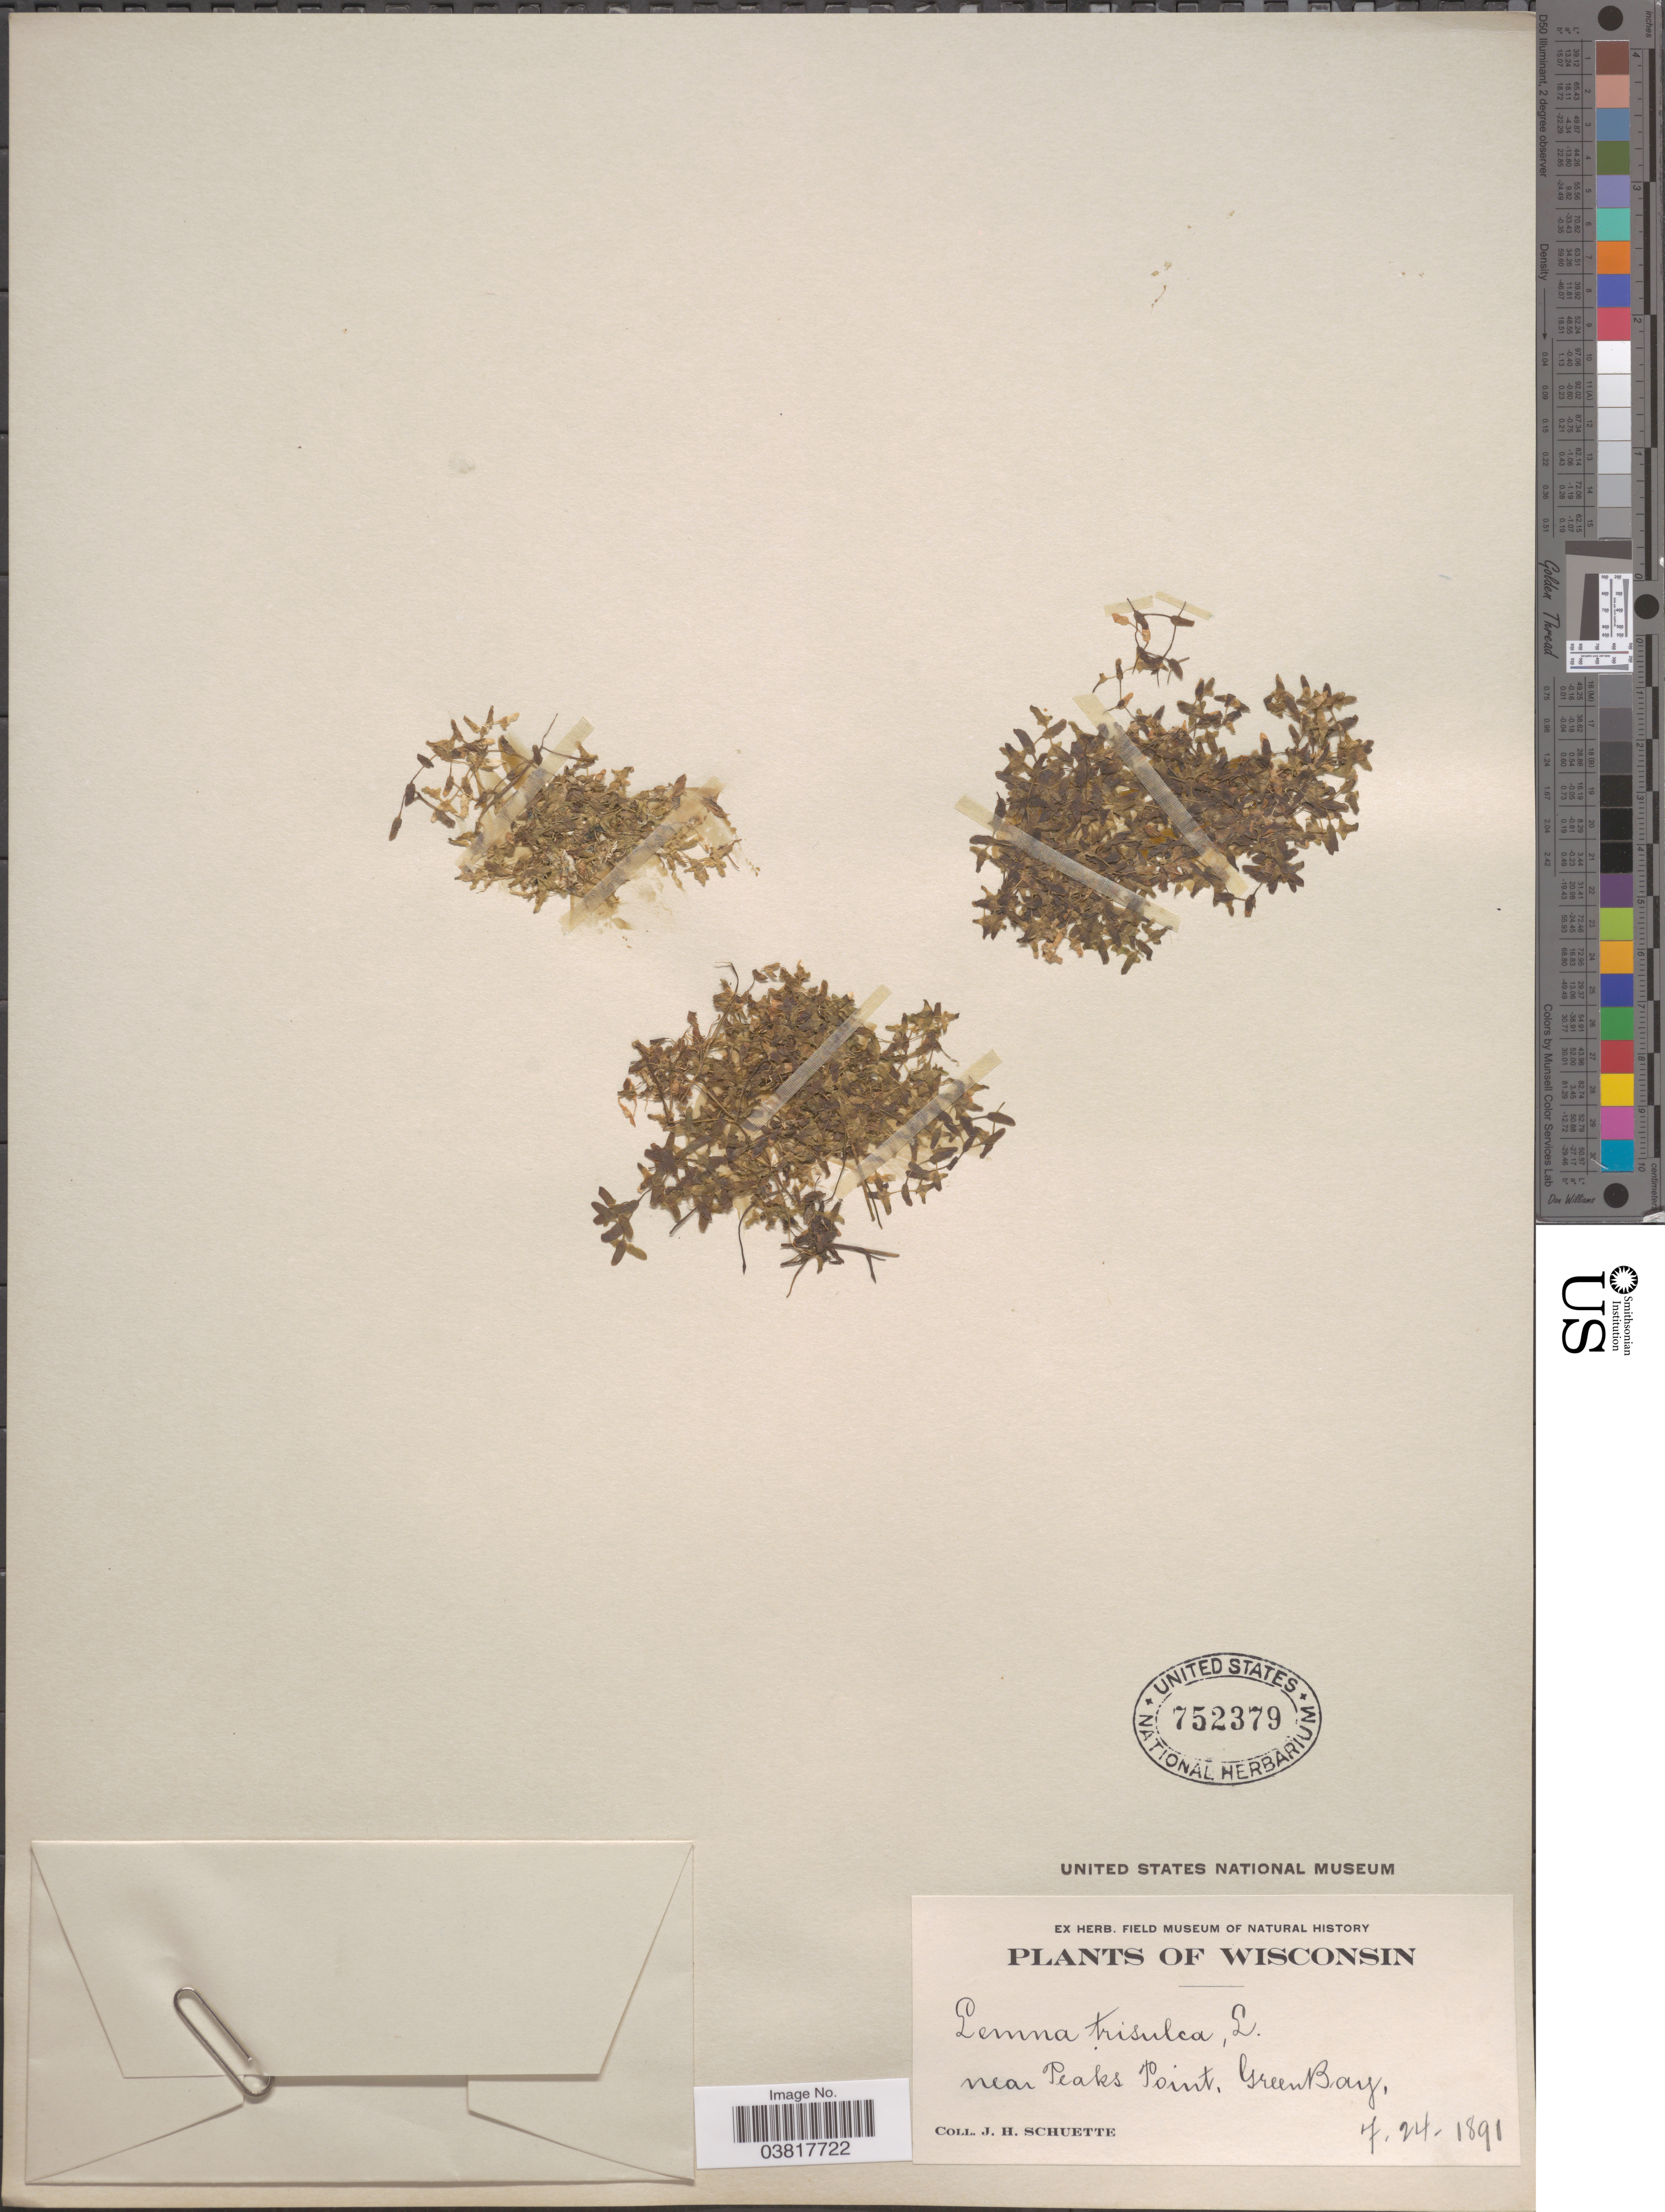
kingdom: Plantae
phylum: Tracheophyta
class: Liliopsida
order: Alismatales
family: Araceae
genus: Lemna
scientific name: Lemna trisulca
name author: L.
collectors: J. H. Schuette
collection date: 1891-07-24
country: United States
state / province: Wisconsin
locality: Near Peaks Point, Green Bay.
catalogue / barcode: US 752379